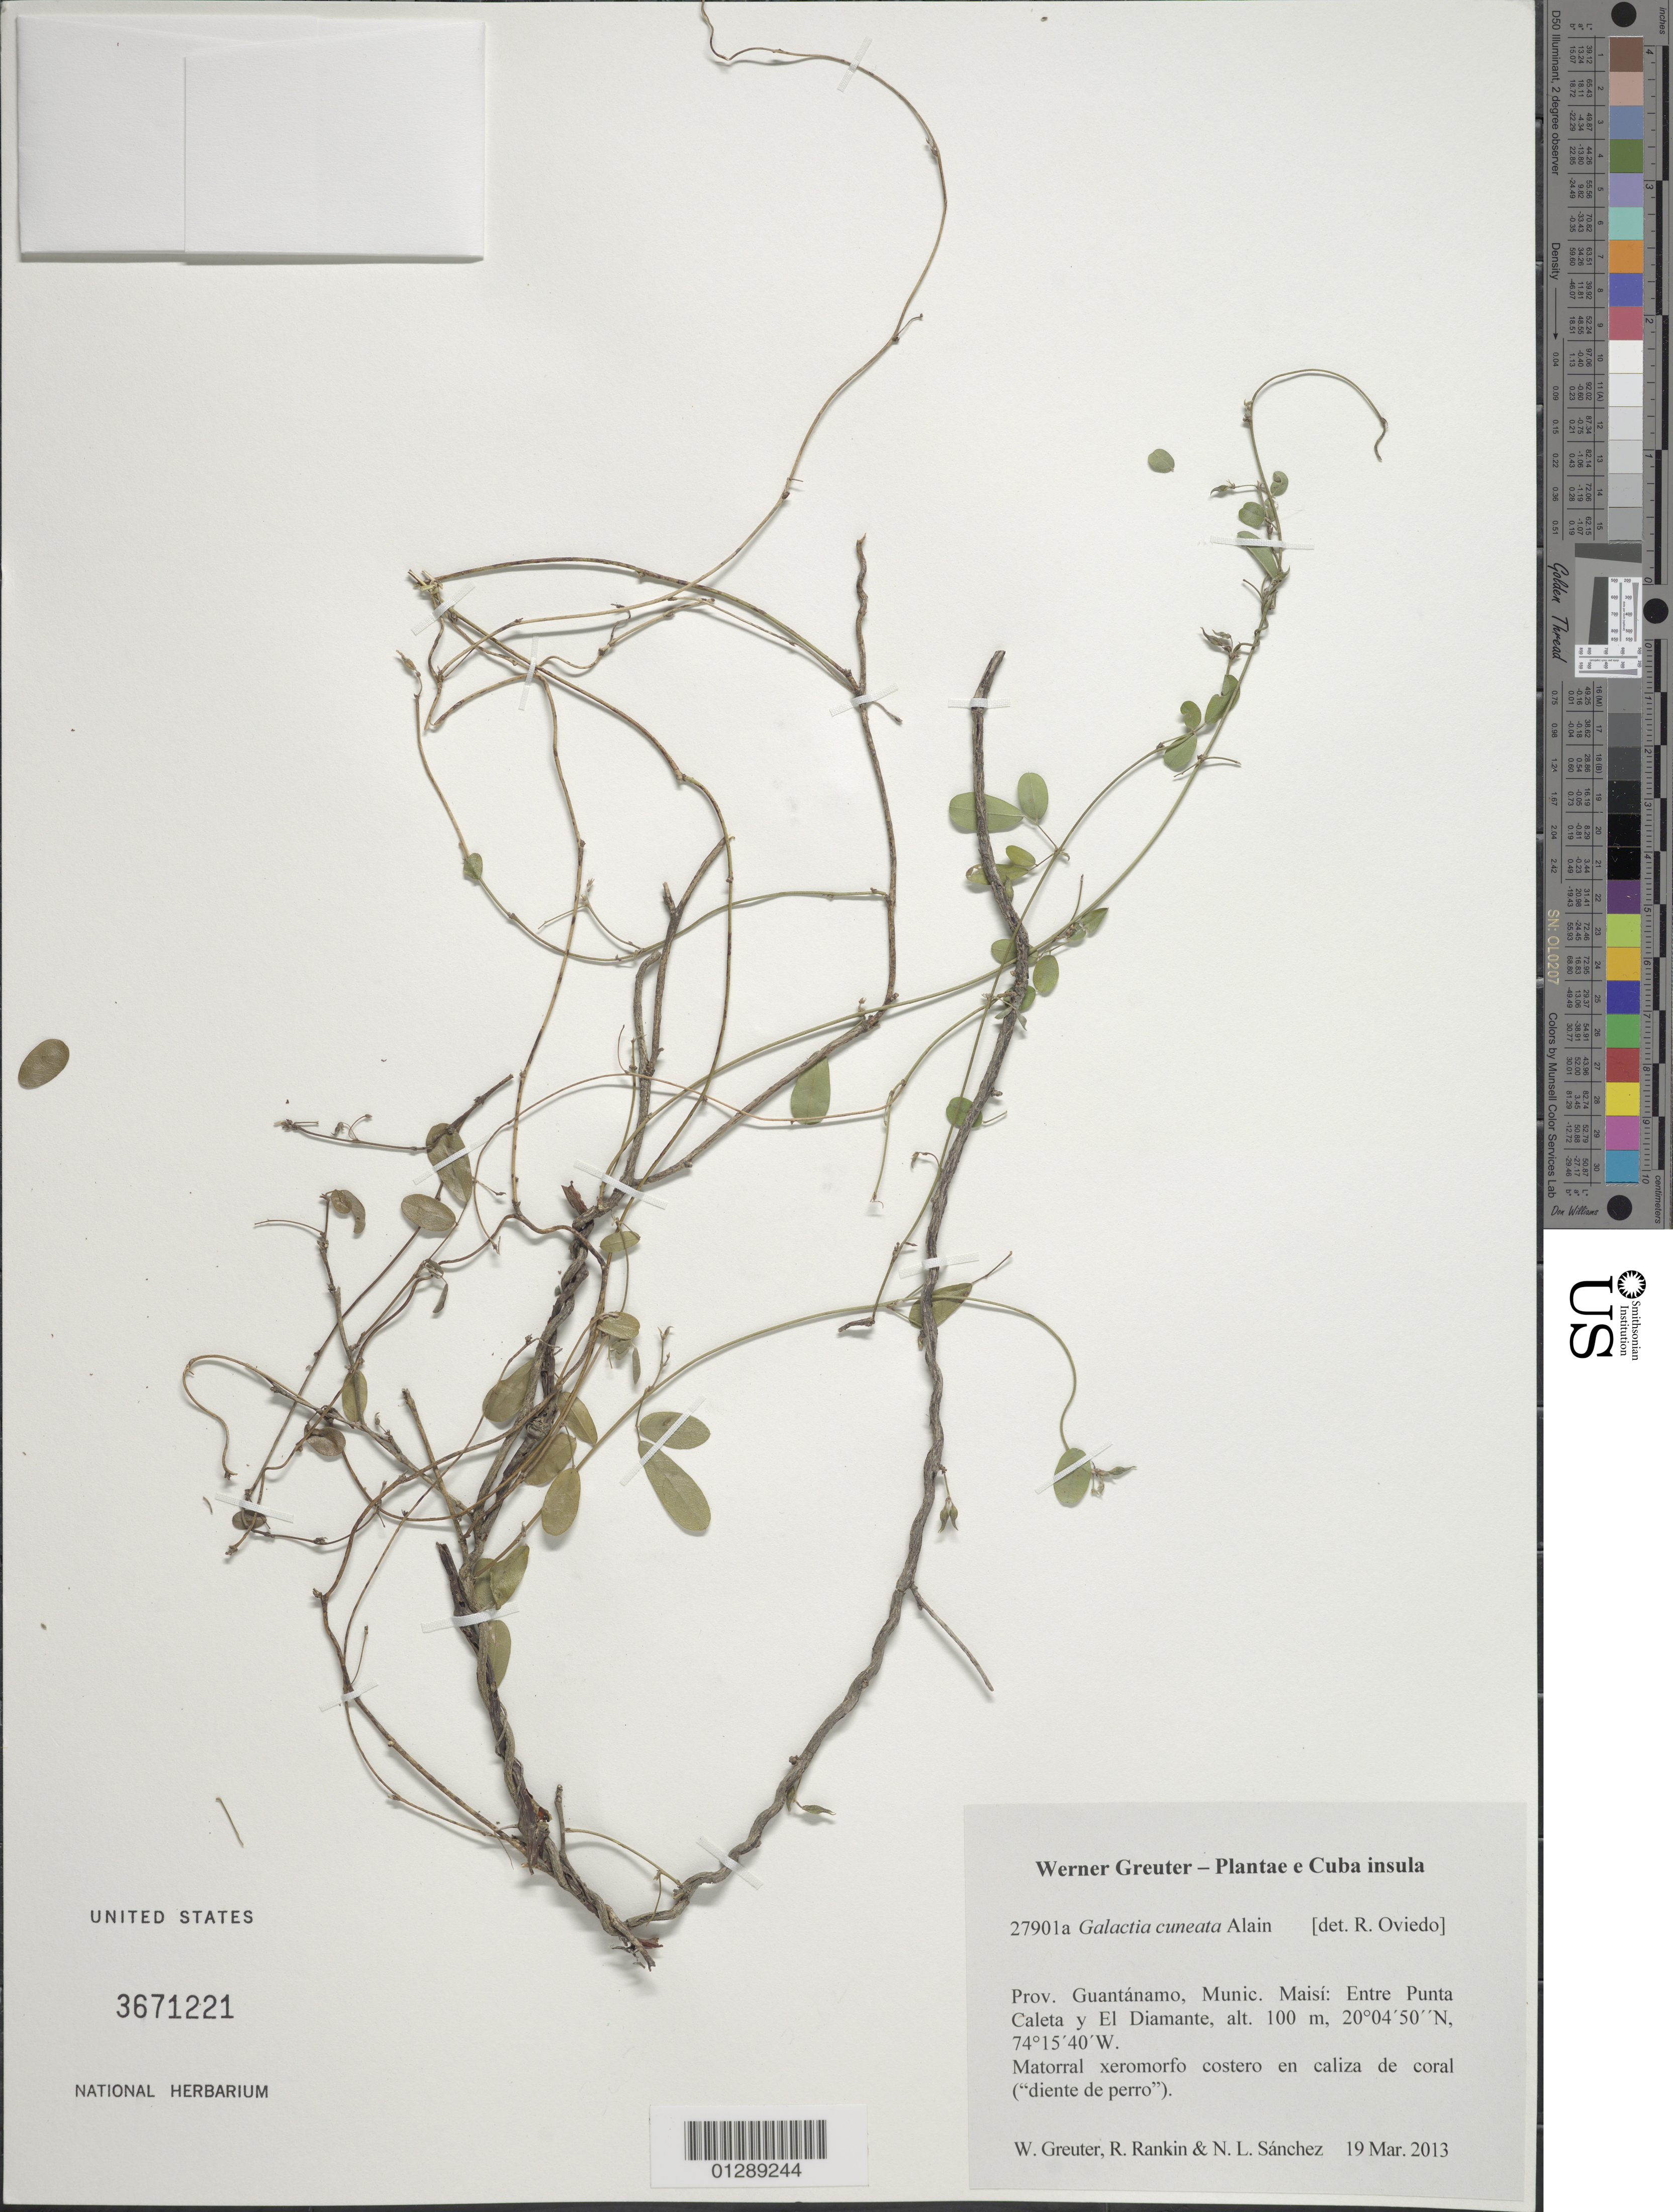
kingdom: Plantae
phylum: Tracheophyta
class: Magnoliopsida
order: Fabales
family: Fabaceae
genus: Galactia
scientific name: Galactia cuneata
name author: Alain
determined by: Oviedo, R.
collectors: W. R. Greuter, R. Rankin Rodriguez & N. Sanchez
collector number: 27901a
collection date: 2013-03-19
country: Cuba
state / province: Guantanamo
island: Cuba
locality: Munic. Maisí: Entre Punta Caleta y El Diamante.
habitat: Matorral xeromorfo costero en caliza de coral ("diente de perro").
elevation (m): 100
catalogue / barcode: US 3671221